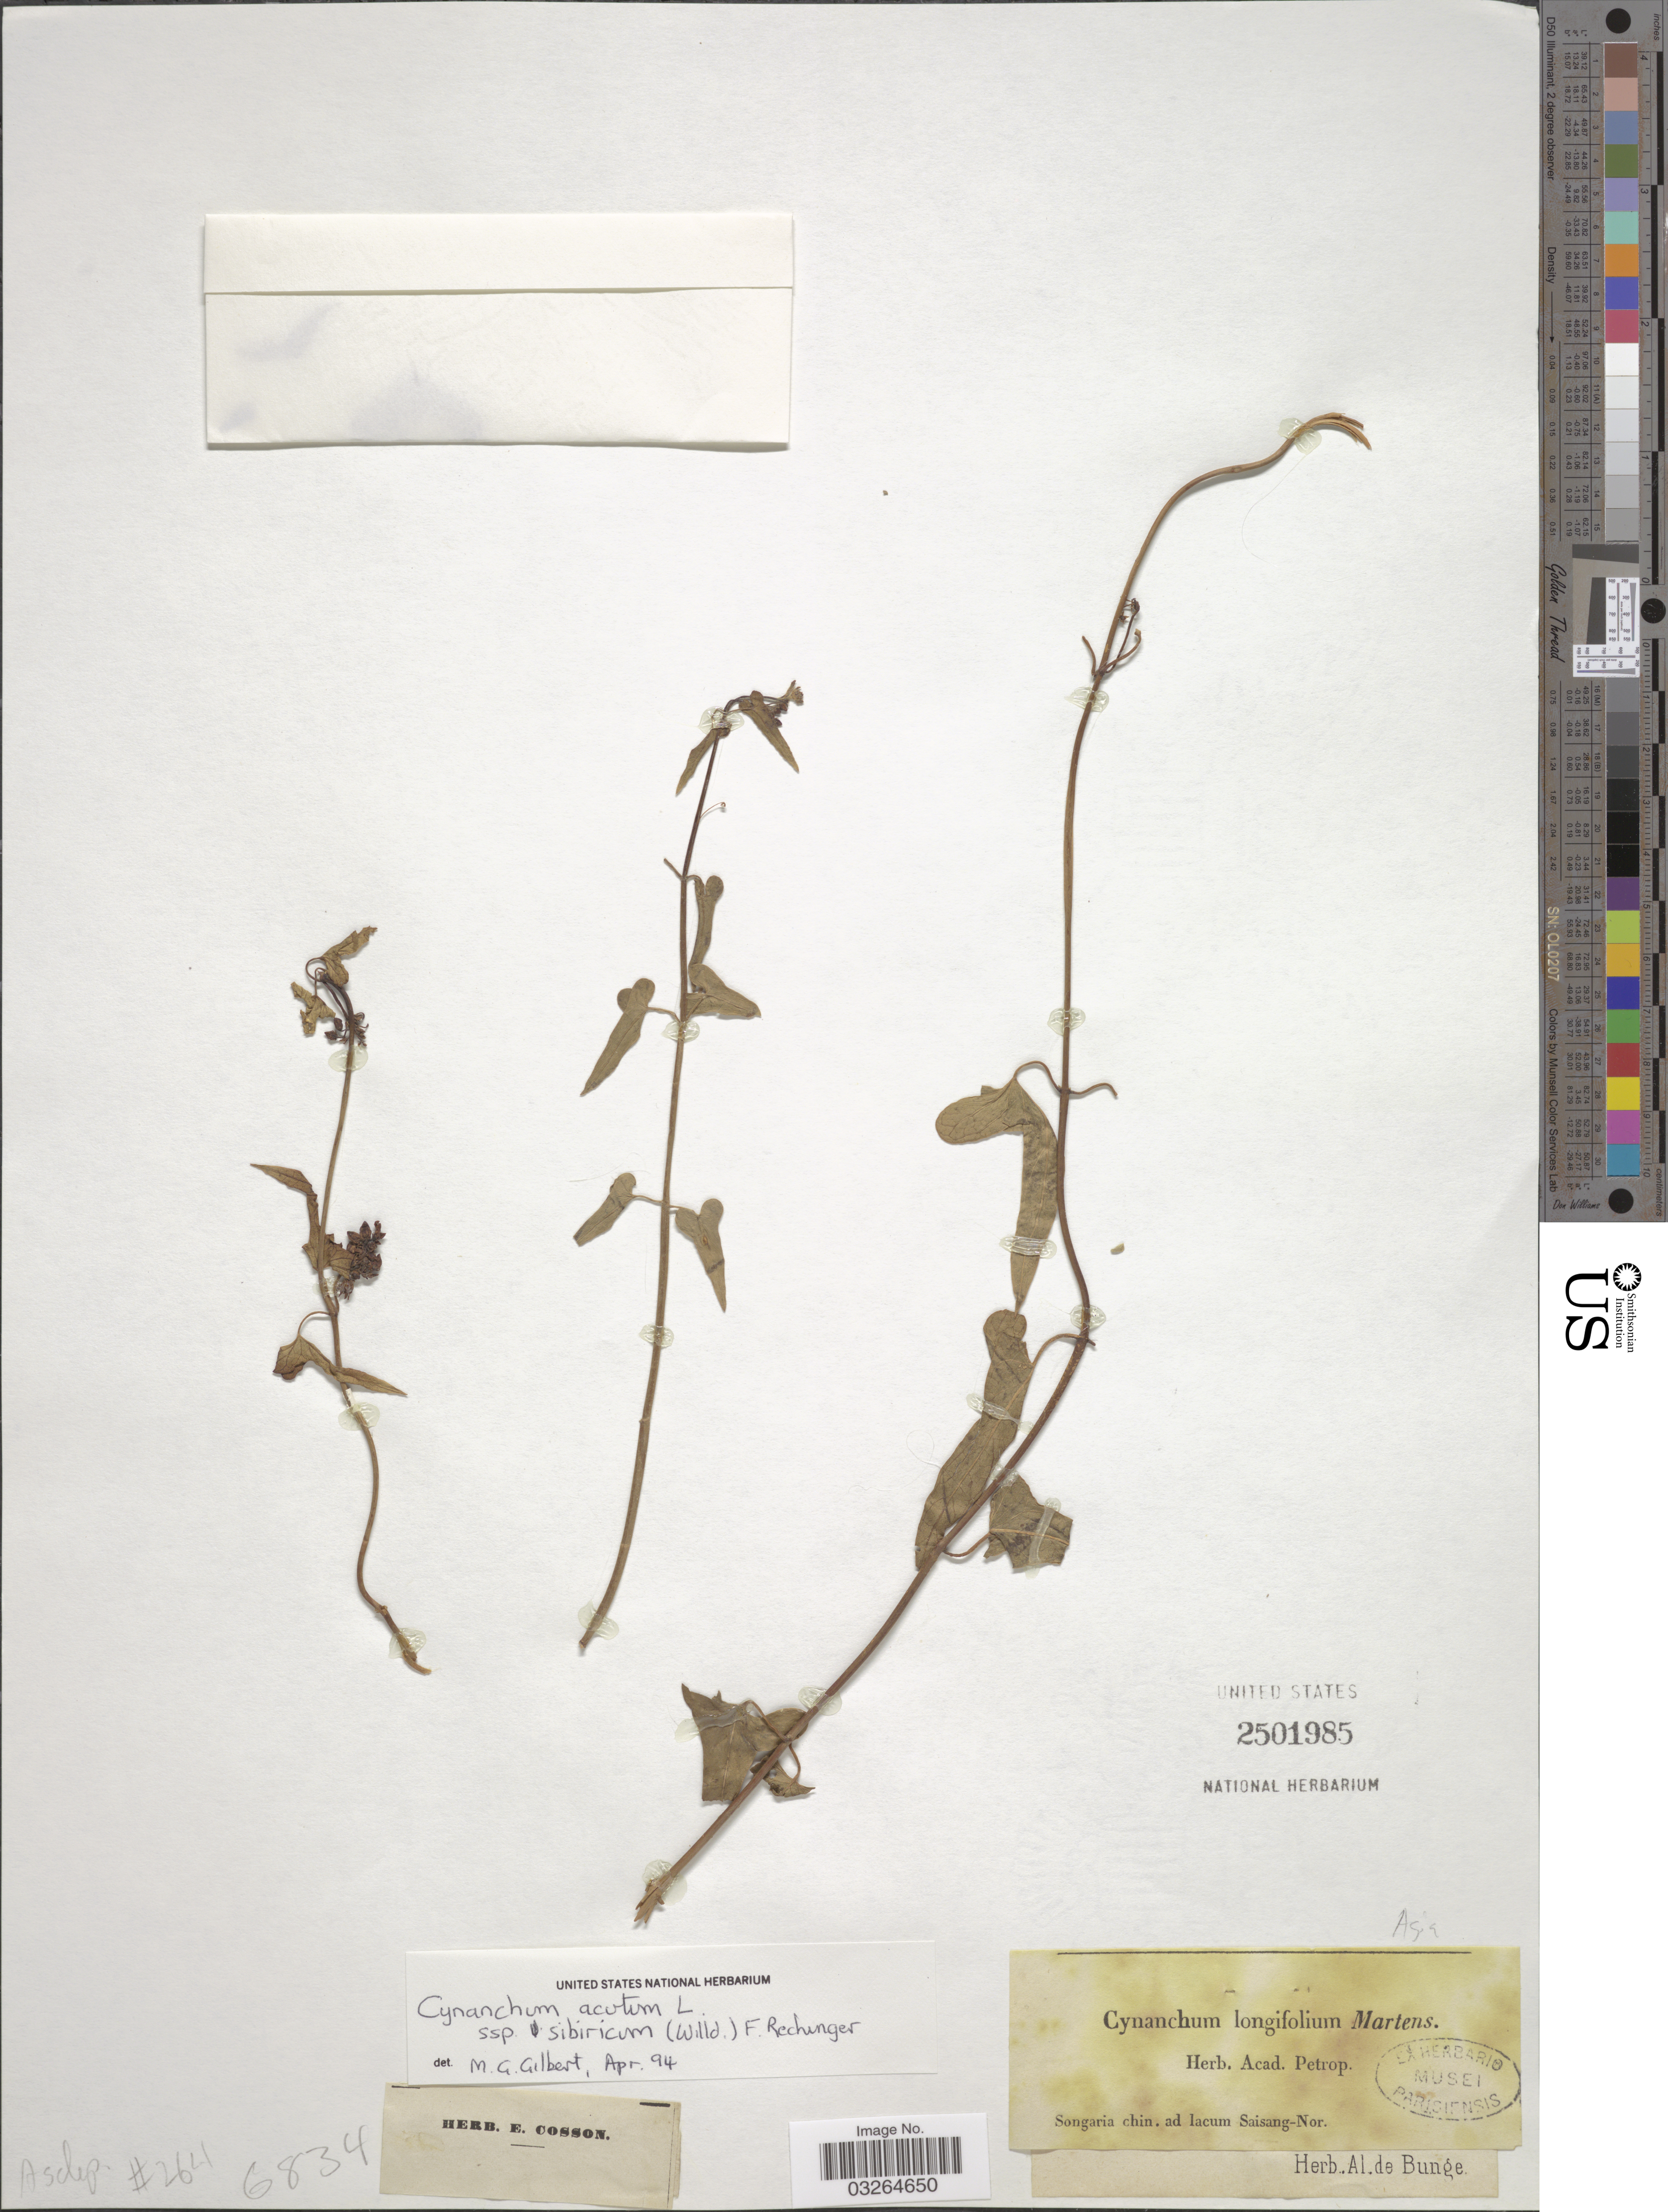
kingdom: Plantae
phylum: Tracheophyta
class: Magnoliopsida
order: Gentianales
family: Apocynaceae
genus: Cynanchum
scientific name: Cynanchum acutum subsp. sibiricum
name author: (Willd.) Rech. f.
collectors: ex herb. Acad. Petrop.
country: China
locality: Songaria chin. ad lacum Saisang-Nor.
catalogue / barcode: US 2501985